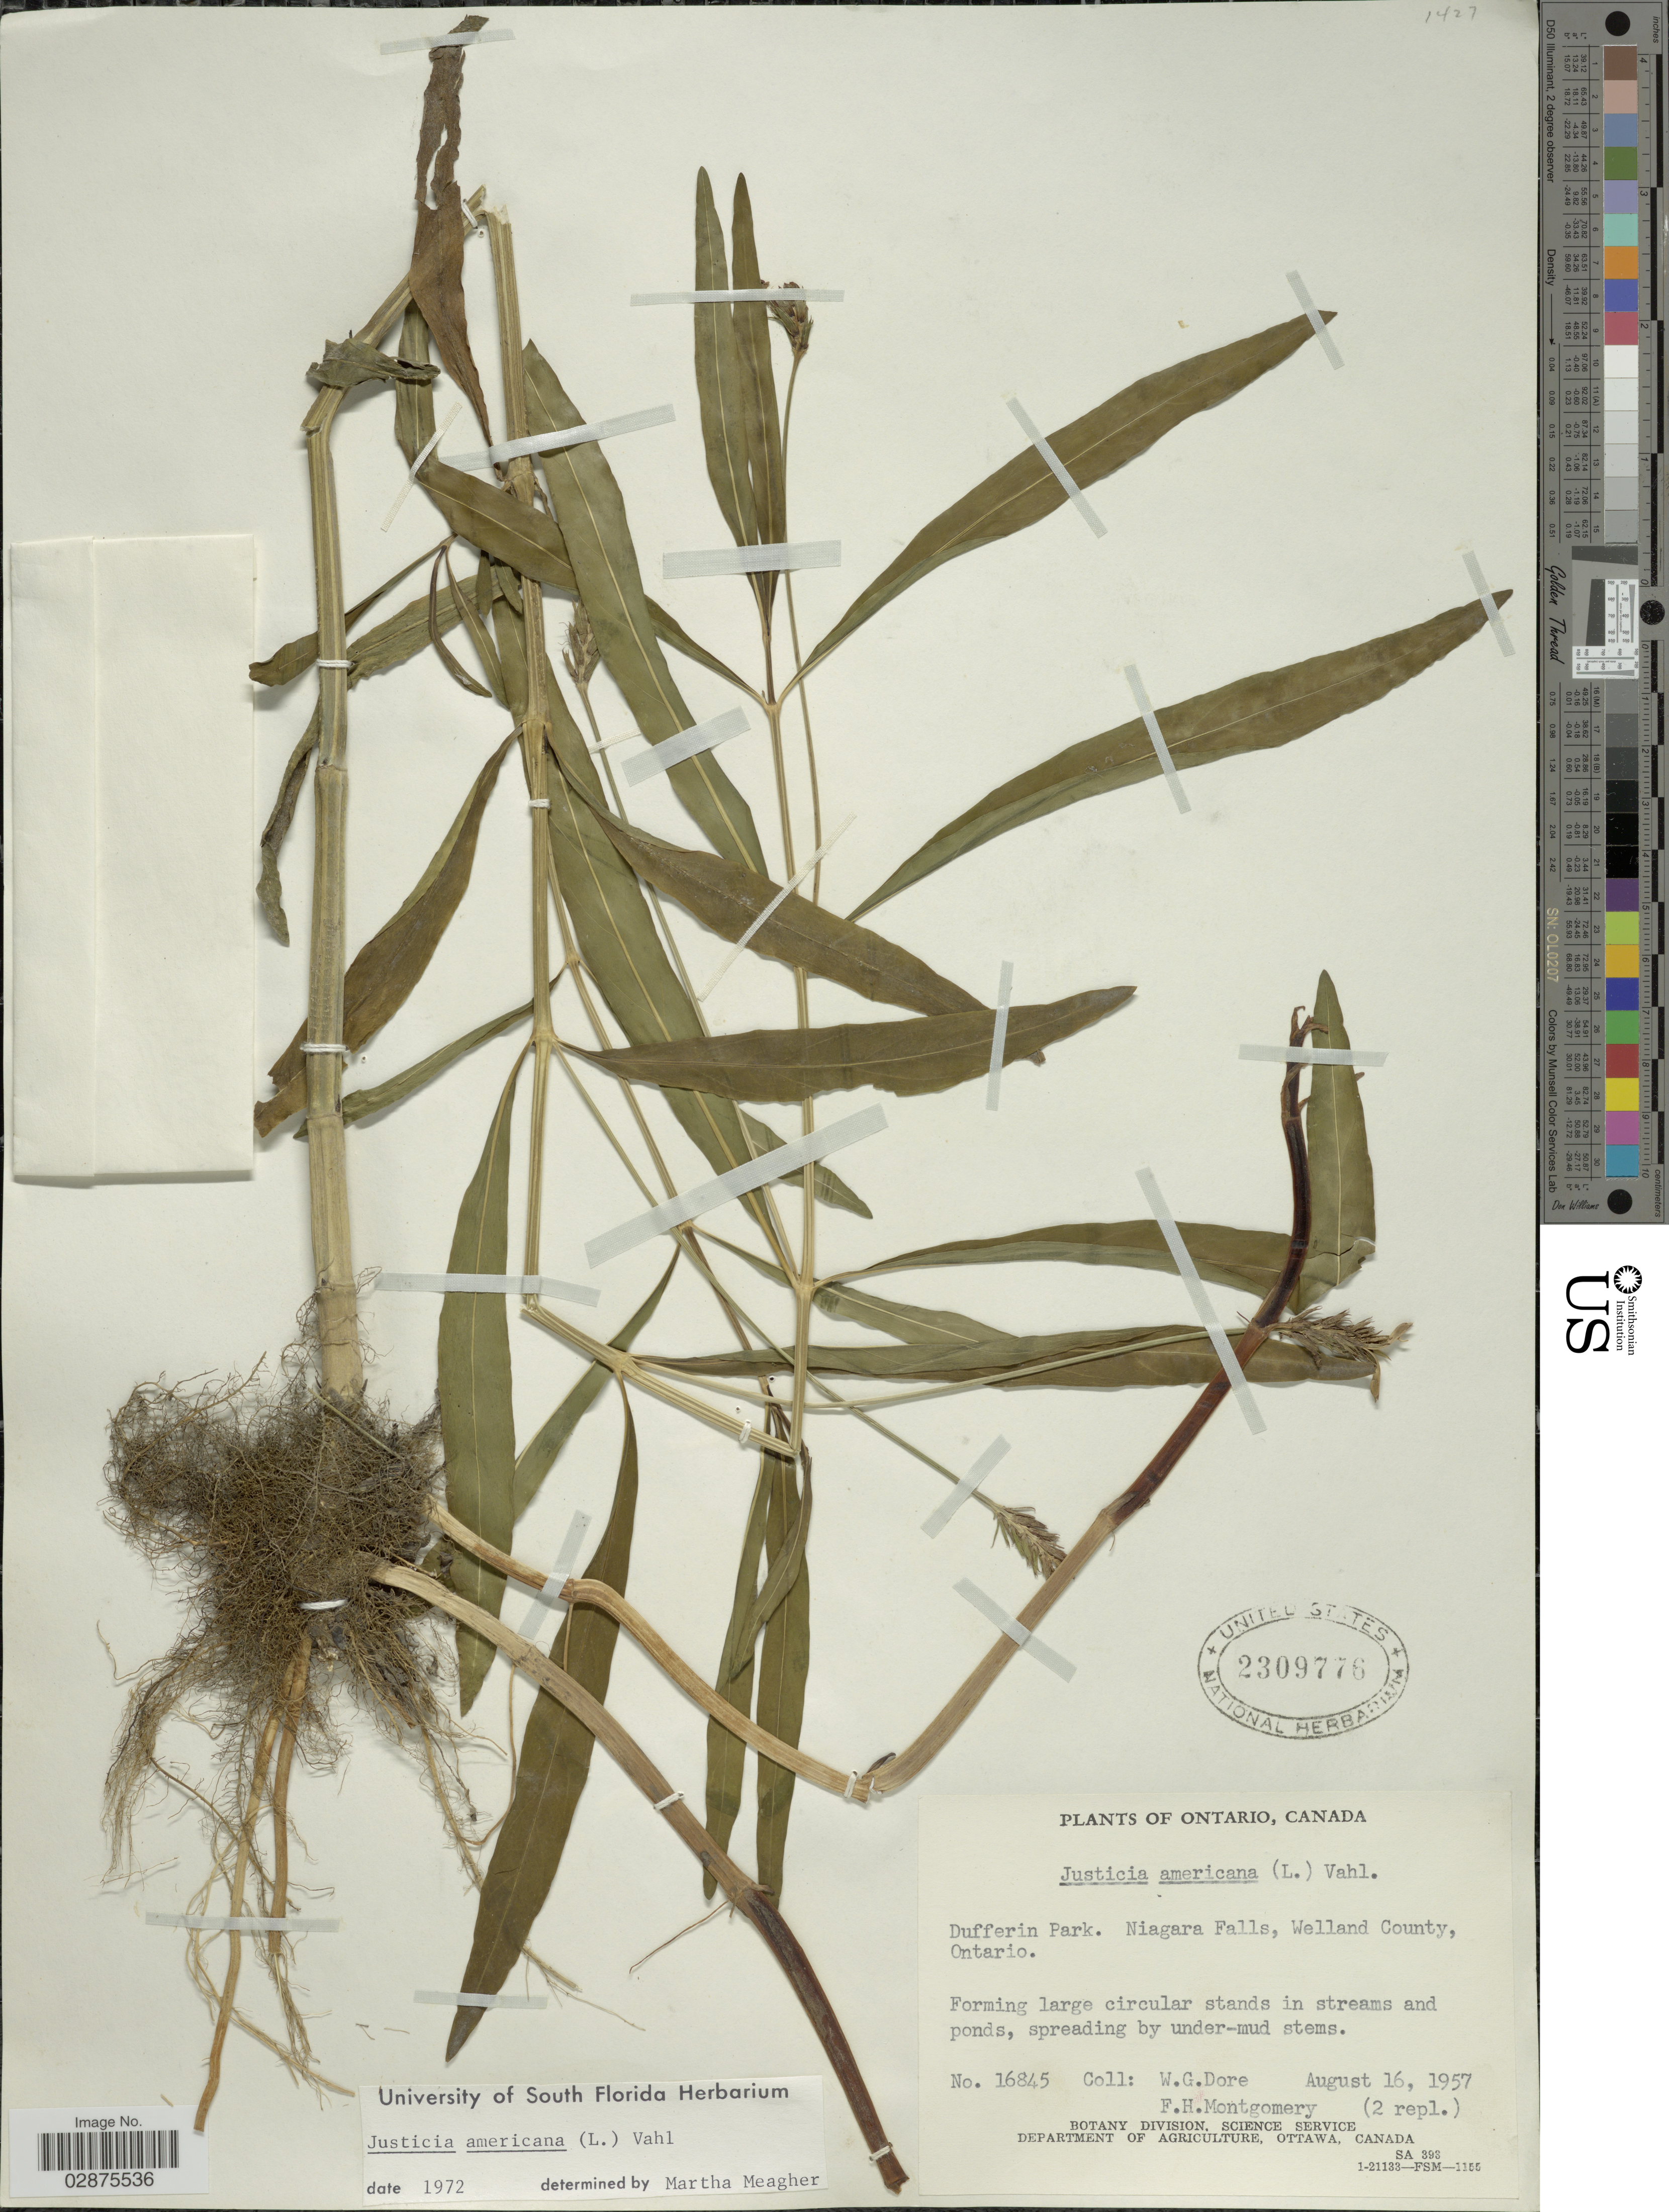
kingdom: Plantae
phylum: Tracheophyta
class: Magnoliopsida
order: Lamiales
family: Acanthaceae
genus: Justicia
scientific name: Justicia americana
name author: (L.) Vahl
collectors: W. Dore & F. Montgomery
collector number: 16845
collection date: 1957-08-16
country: Canada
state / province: Ontario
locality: Dufferin Park. Niagara Falls, Welland County.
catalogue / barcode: US 2309776